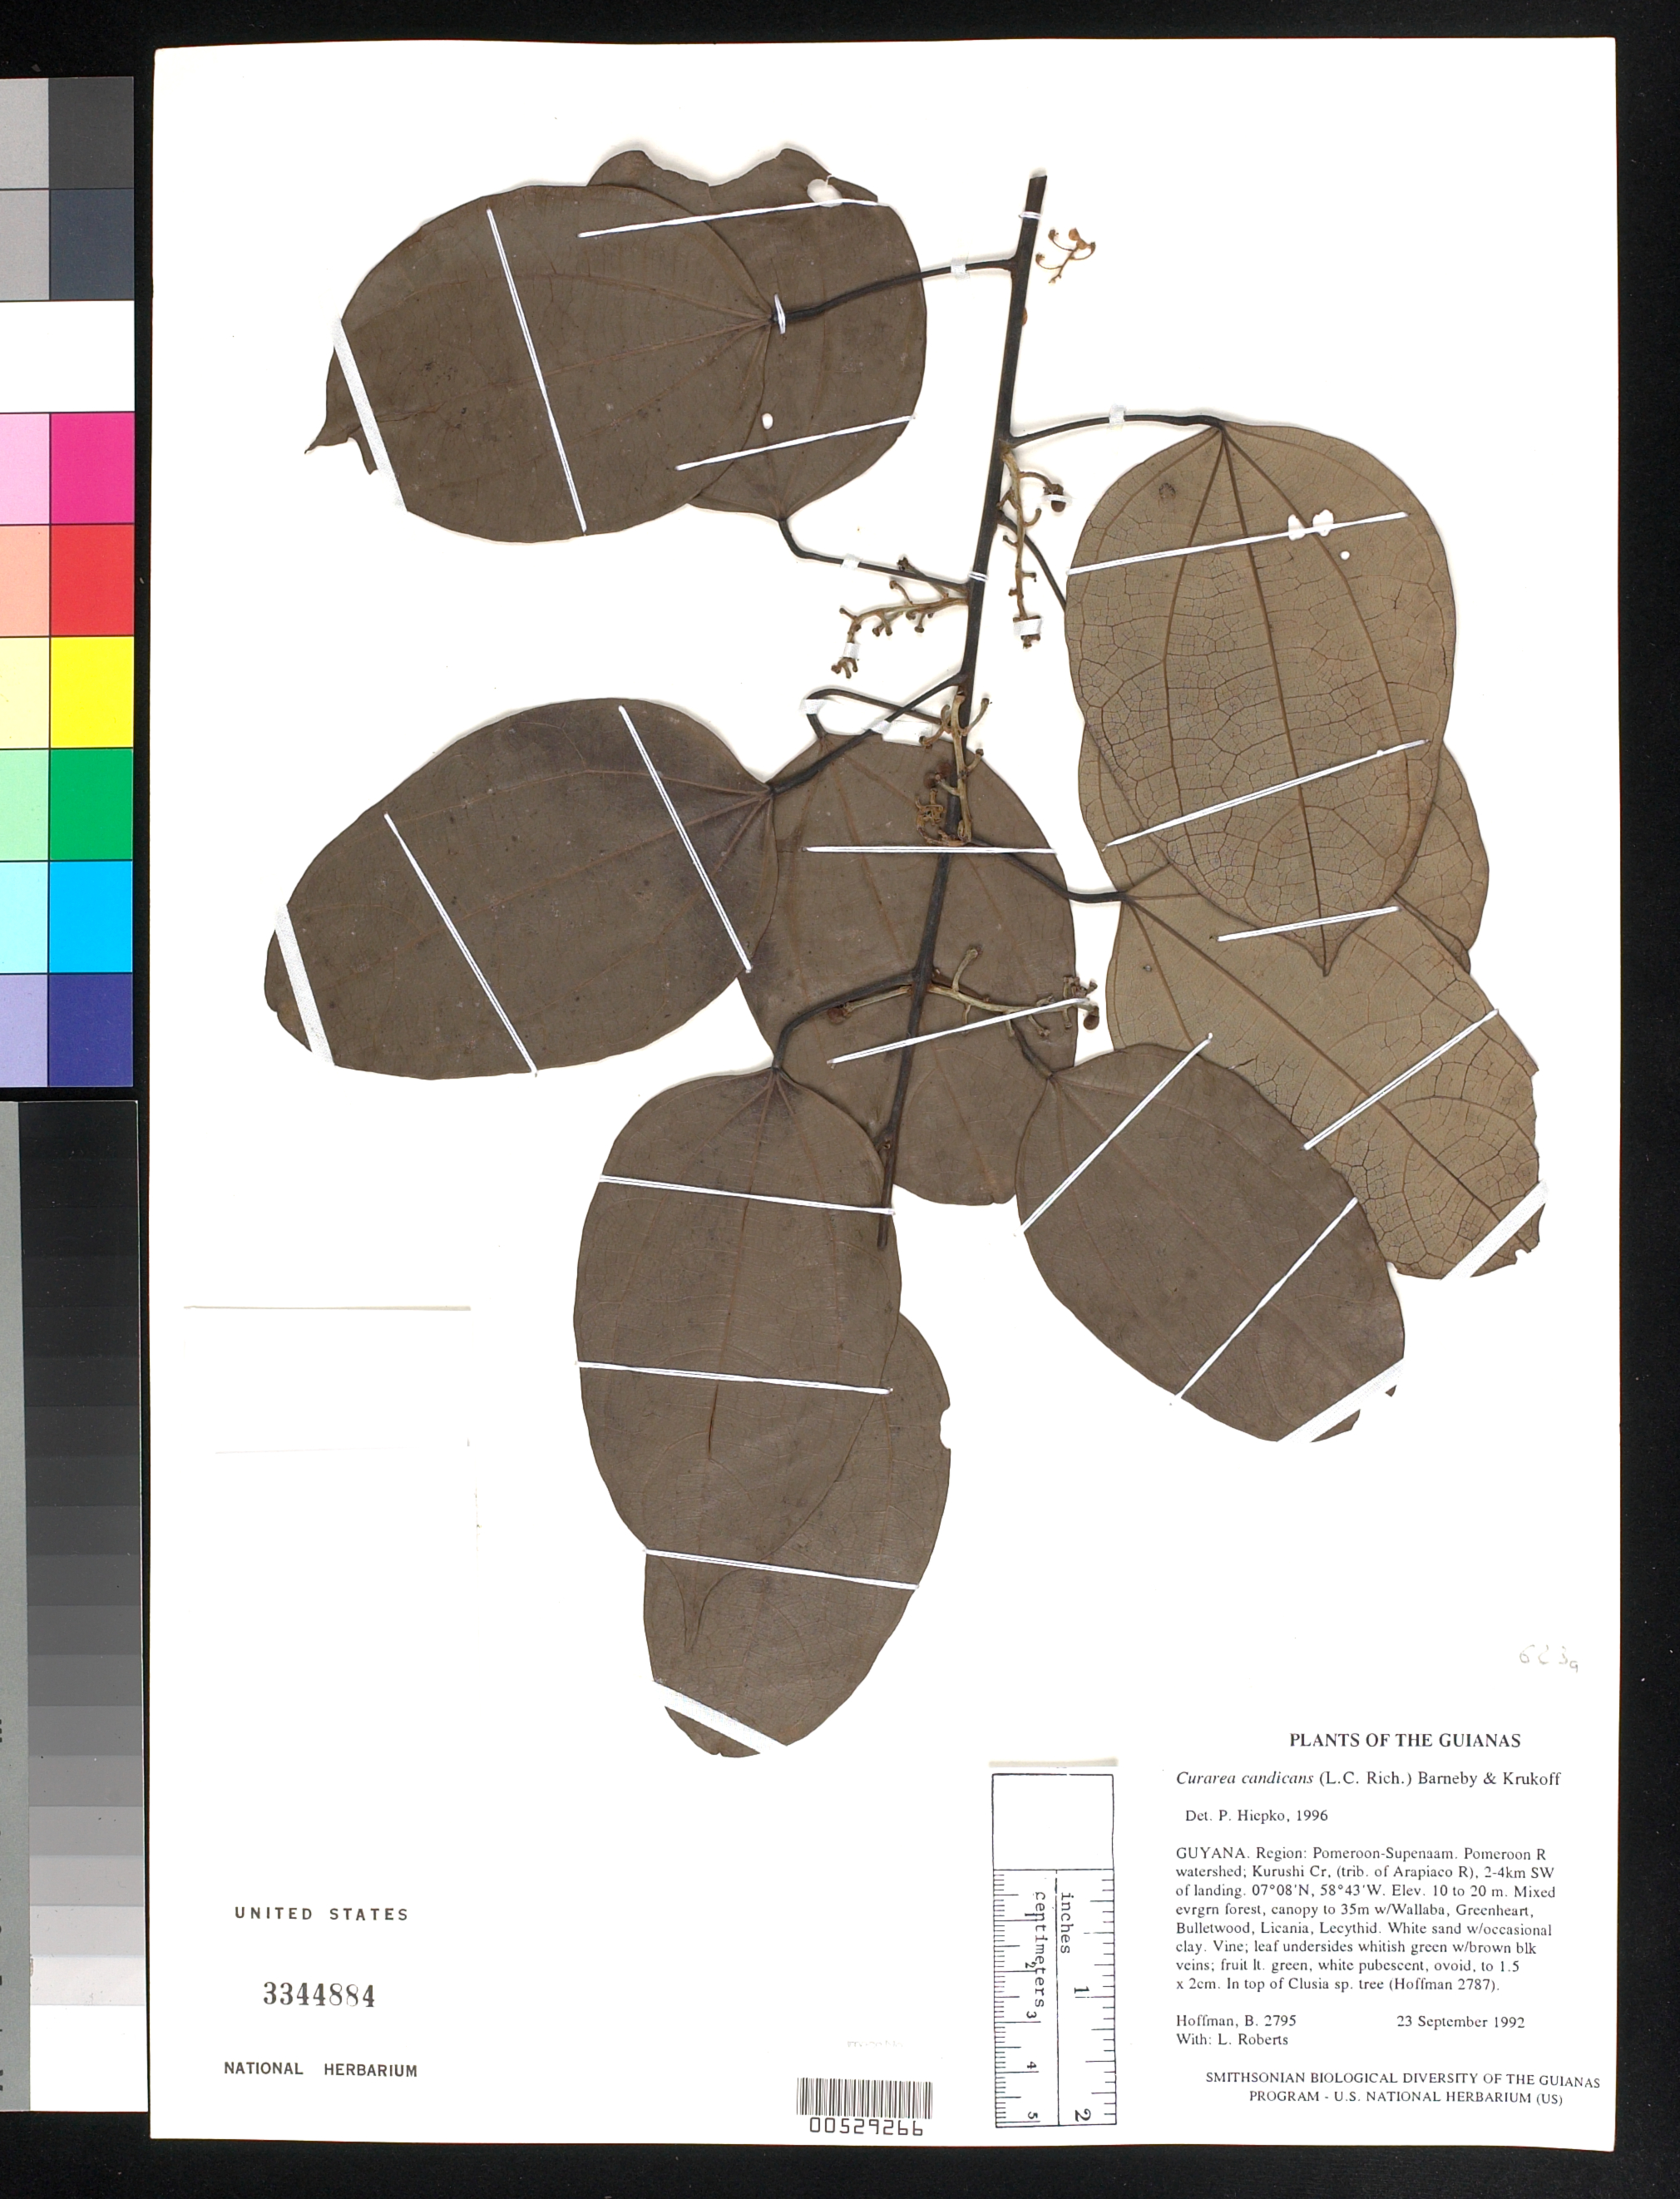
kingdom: Plantae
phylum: Tracheophyta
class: Magnoliopsida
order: Ranunculales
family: Menispermaceae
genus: Curarea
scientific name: Curarea candicans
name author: (Rich. ex DC.) Barneby & Krukoff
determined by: Hiepko, P. H.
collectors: B. Hoffman & L. Roberts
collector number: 2795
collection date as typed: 23 September 1992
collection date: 1992-09-23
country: Guyana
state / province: Pomeroon-Supenaam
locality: Pomeroon River watershed; Kurushi Creek, (trib. of Arapiaco R), 2-4 km SW of landing along logging road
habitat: Mixed evrgrn forest, canopy to 35 m with Wallaba, Greenheart, Bulletwood, Licania, Lecythid. White sand with occasional clay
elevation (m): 10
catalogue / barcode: US 3344884